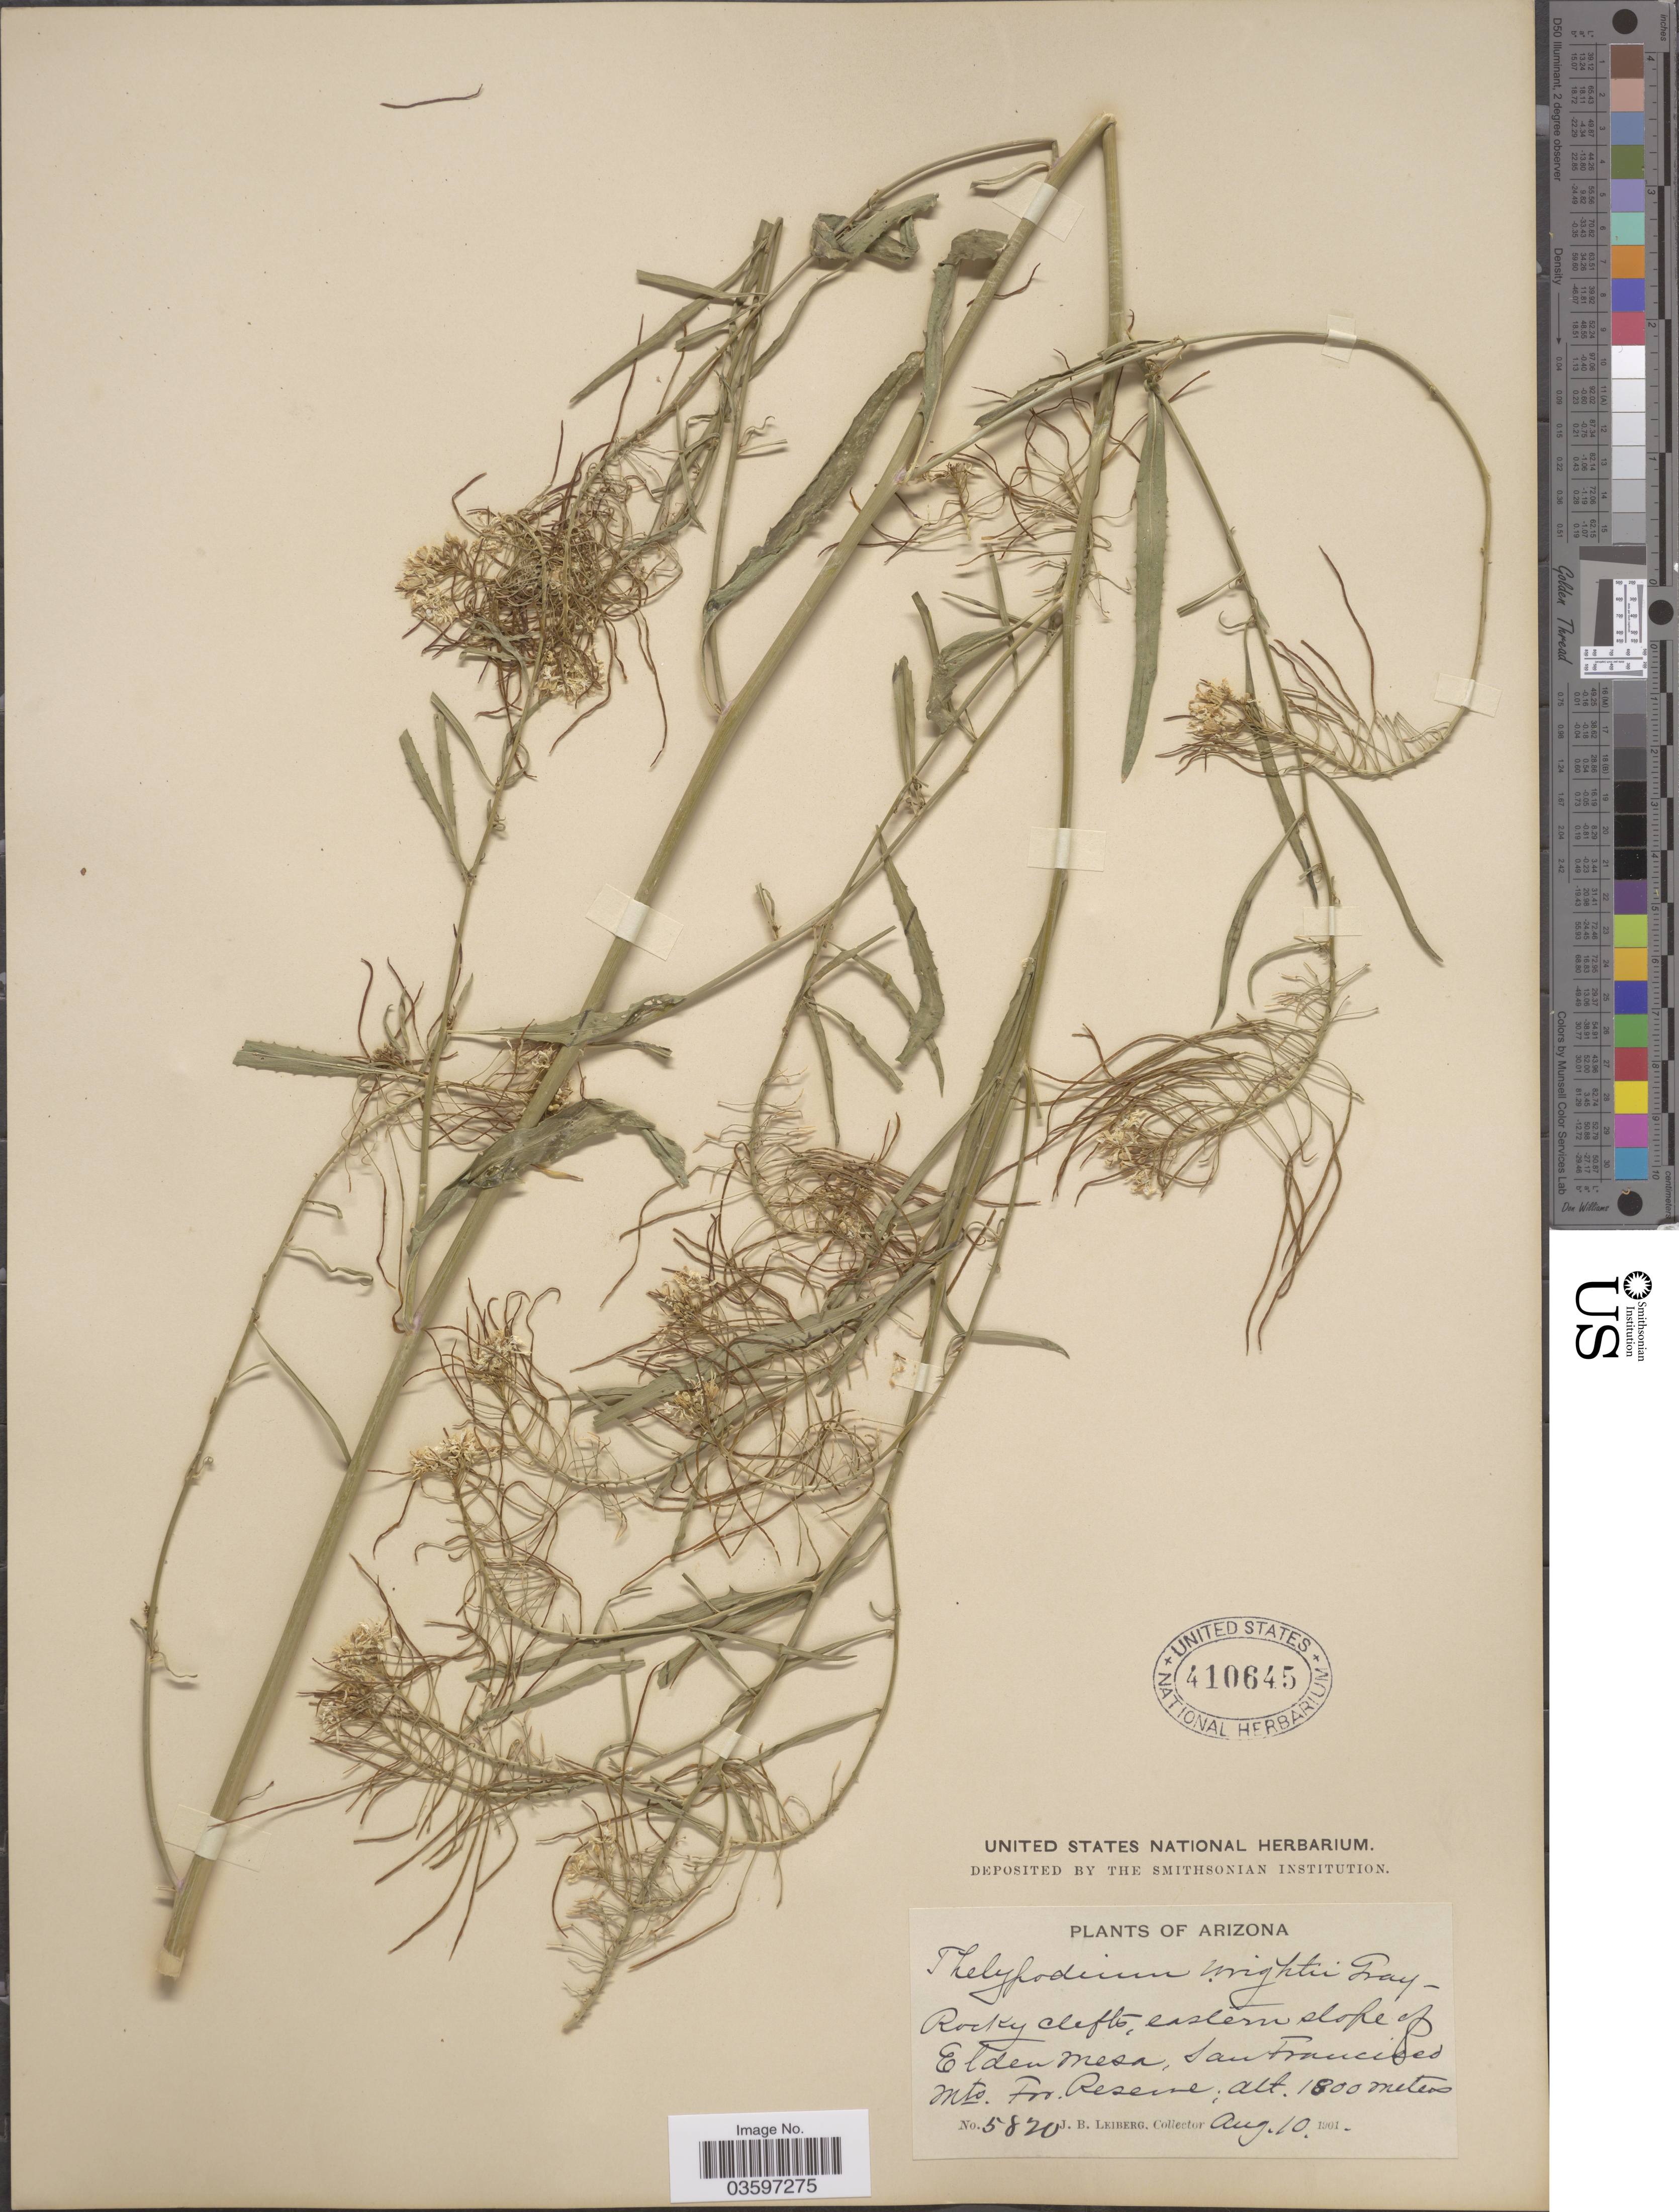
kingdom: Plantae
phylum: Tracheophyta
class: Magnoliopsida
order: Brassicales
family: Brassicaceae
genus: Stanleyella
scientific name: Stanleyella wrightii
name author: Rydb.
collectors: J. B. Leiberg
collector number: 5820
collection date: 1901-08-10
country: United States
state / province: Arizona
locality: Eastern slope of Elden Mesa, San Francisco Mts. For. Reserve [San Francisco Mountains Forest Reserve]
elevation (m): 1800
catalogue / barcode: US 410645